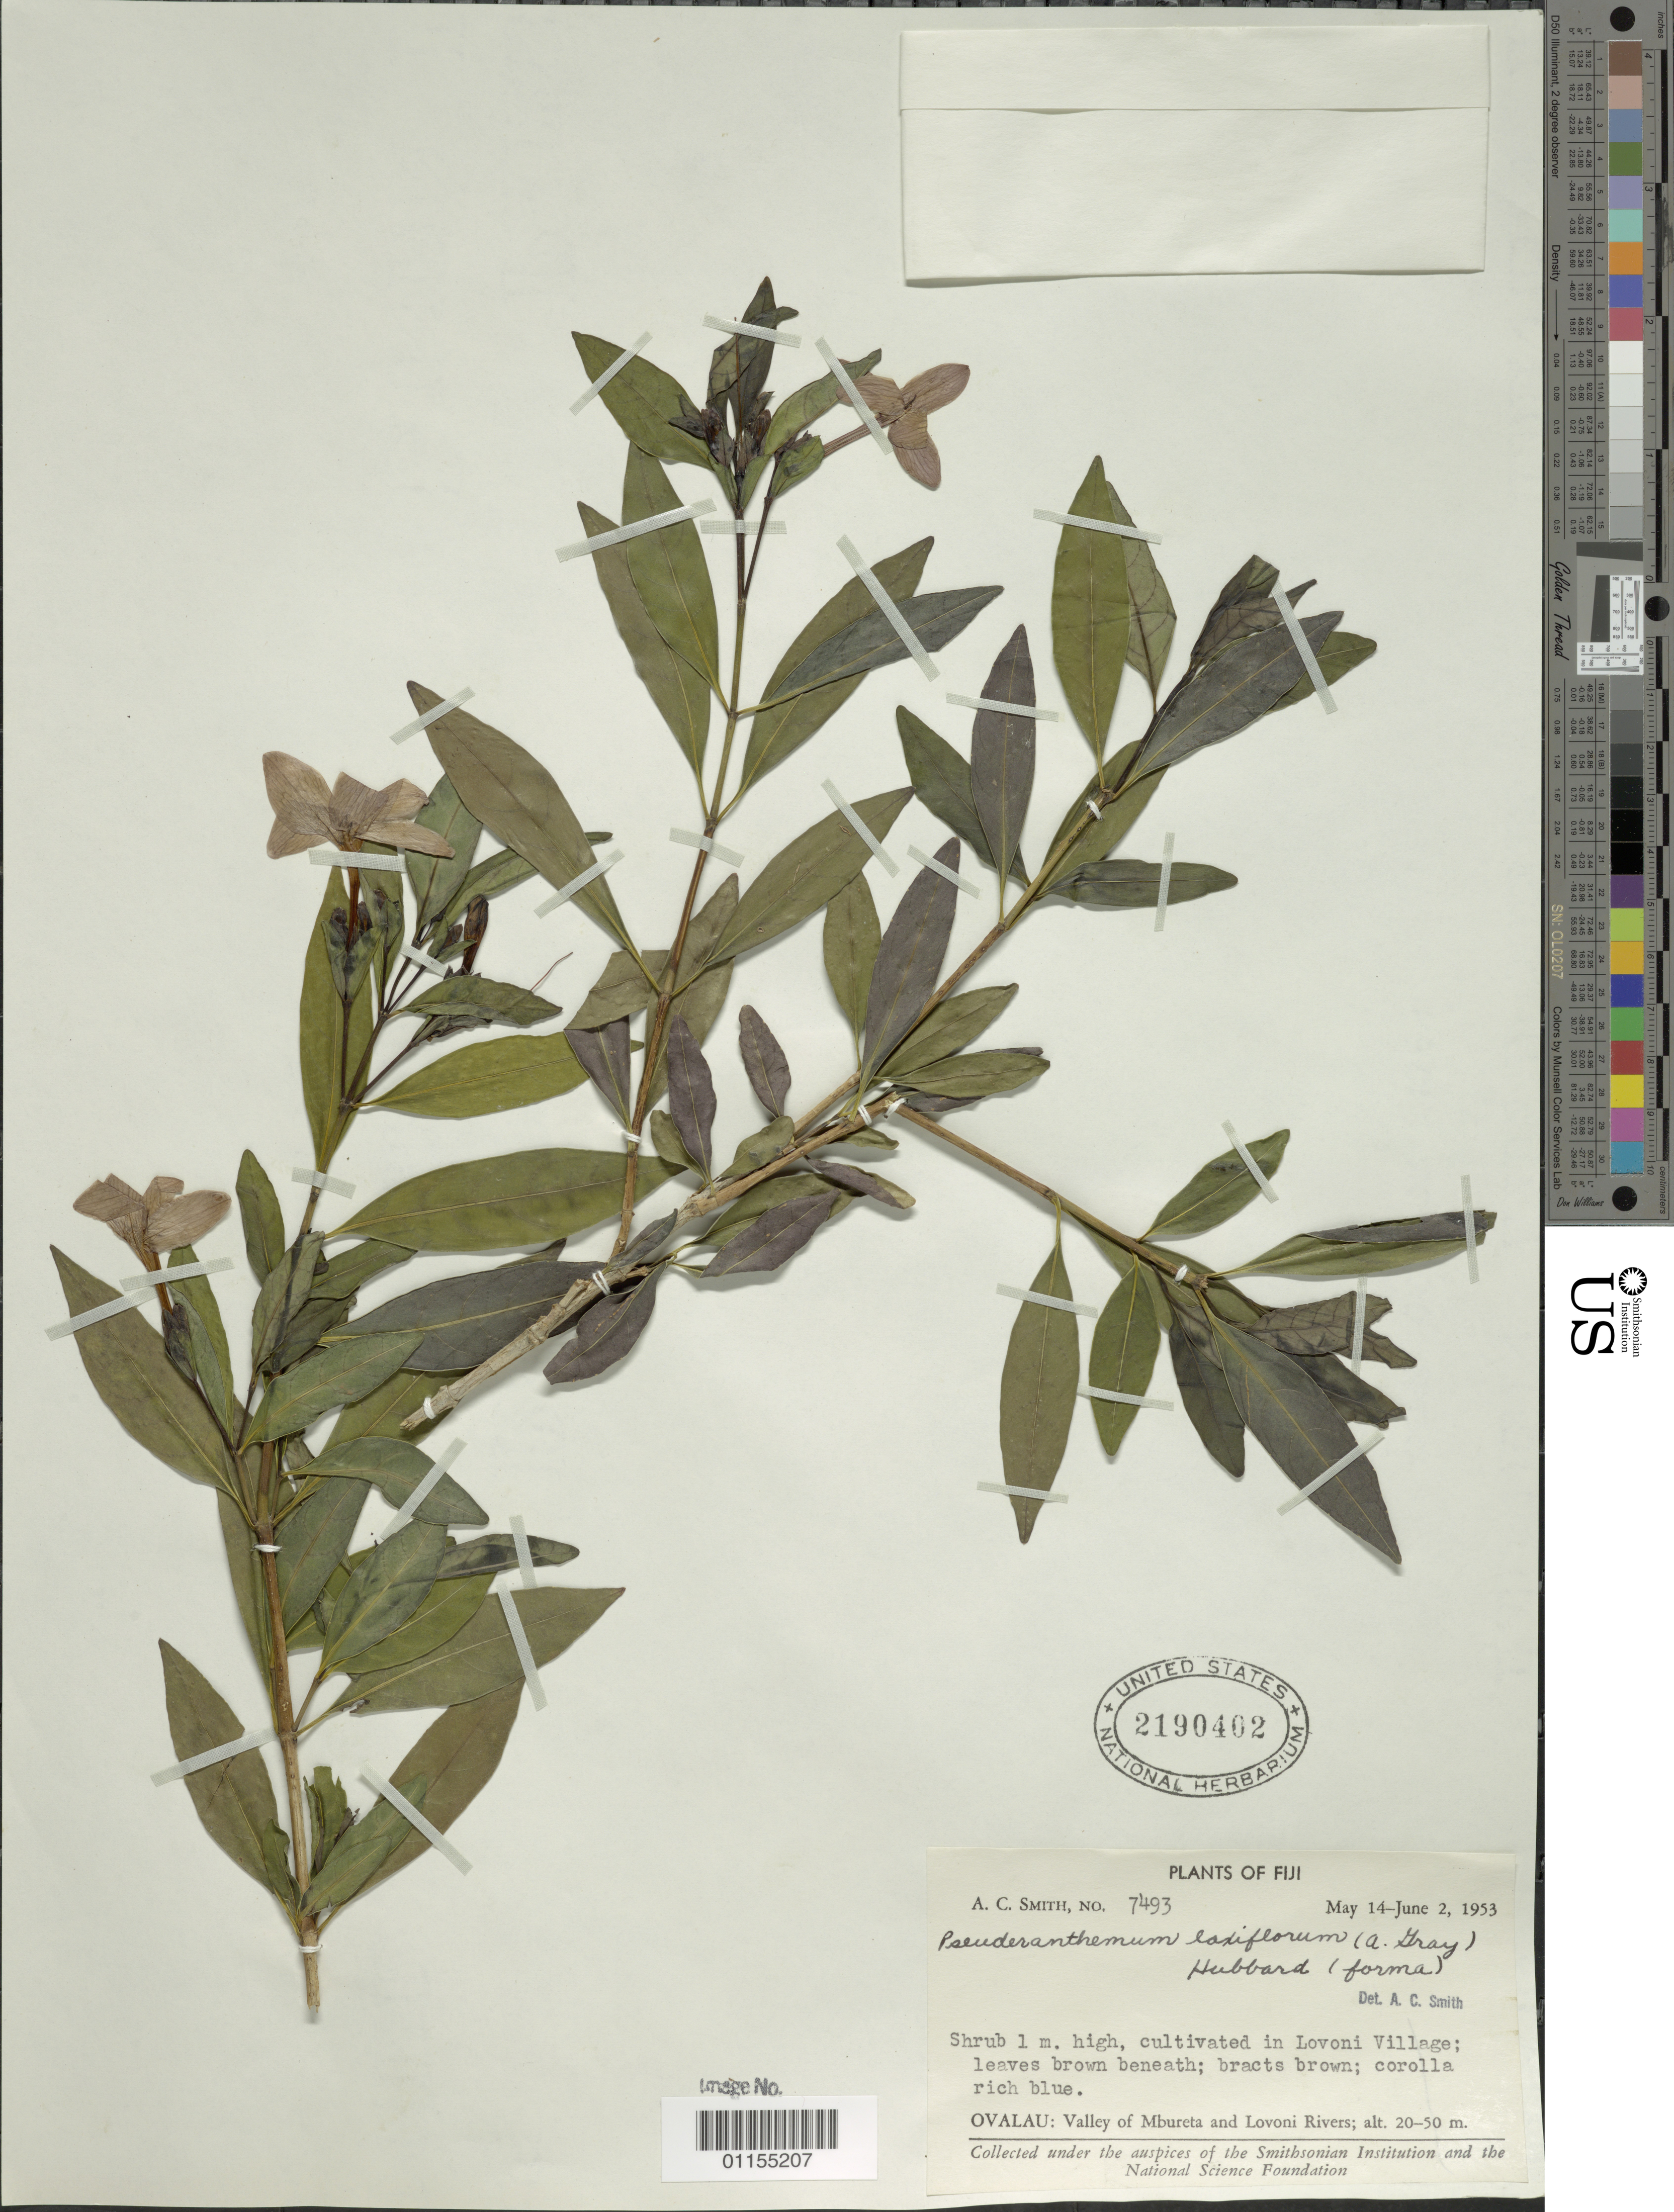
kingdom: Plantae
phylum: Tracheophyta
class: Magnoliopsida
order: Lamiales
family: Acanthaceae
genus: Pseuderanthemum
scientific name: Pseuderanthemum laxiflorum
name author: (A. Gray)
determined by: Smith, A. C.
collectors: A. C. Smith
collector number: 7493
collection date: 1953-05-14/1953-06-02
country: Fiji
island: Ovalau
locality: Valley of Mbureta and Lovoni Rivers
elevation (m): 20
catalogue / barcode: US 2190402